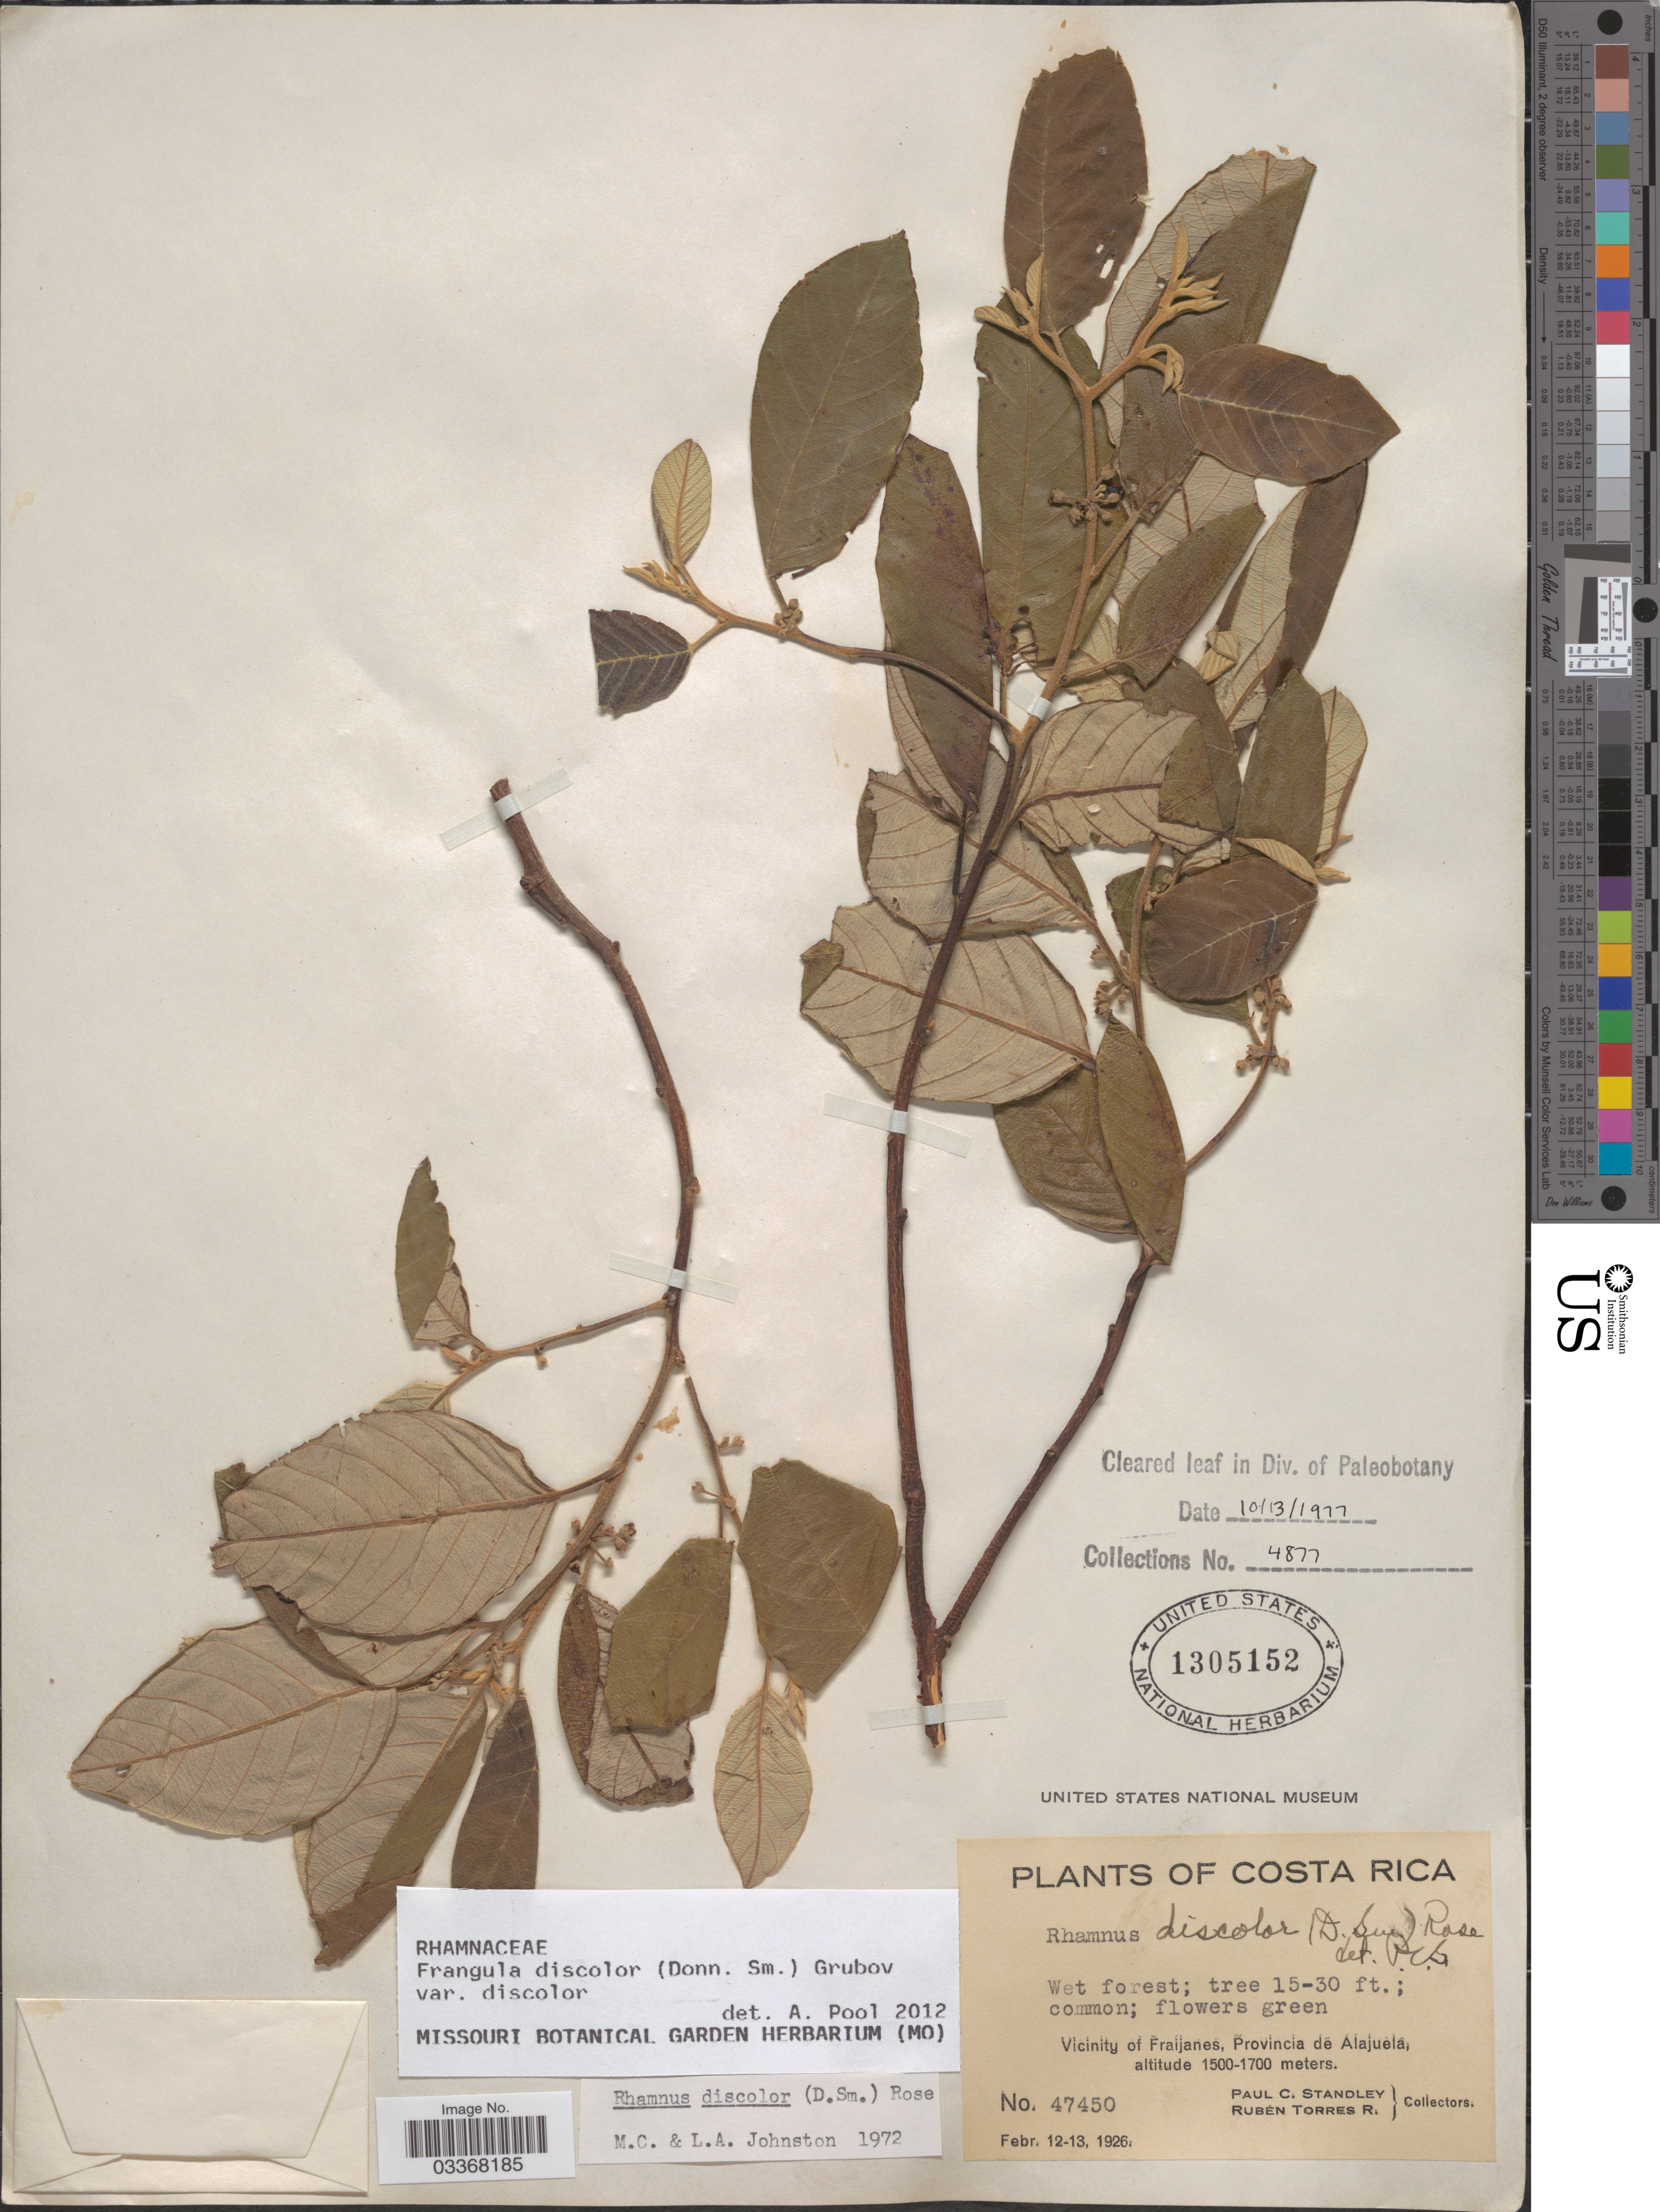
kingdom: Plantae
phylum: Tracheophyta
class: Magnoliopsida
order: Rosales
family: Rhamnaceae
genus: Frangula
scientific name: Frangula discolor var. discolor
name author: (Donn. Sm.) Grubov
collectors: P. C. Standley & R. Torres Rojas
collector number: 47450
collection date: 1926-02-12/1926-02-13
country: Costa Rica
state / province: Alajuela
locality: Vicinity of Fraijanes.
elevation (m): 1500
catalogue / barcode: US 1305152